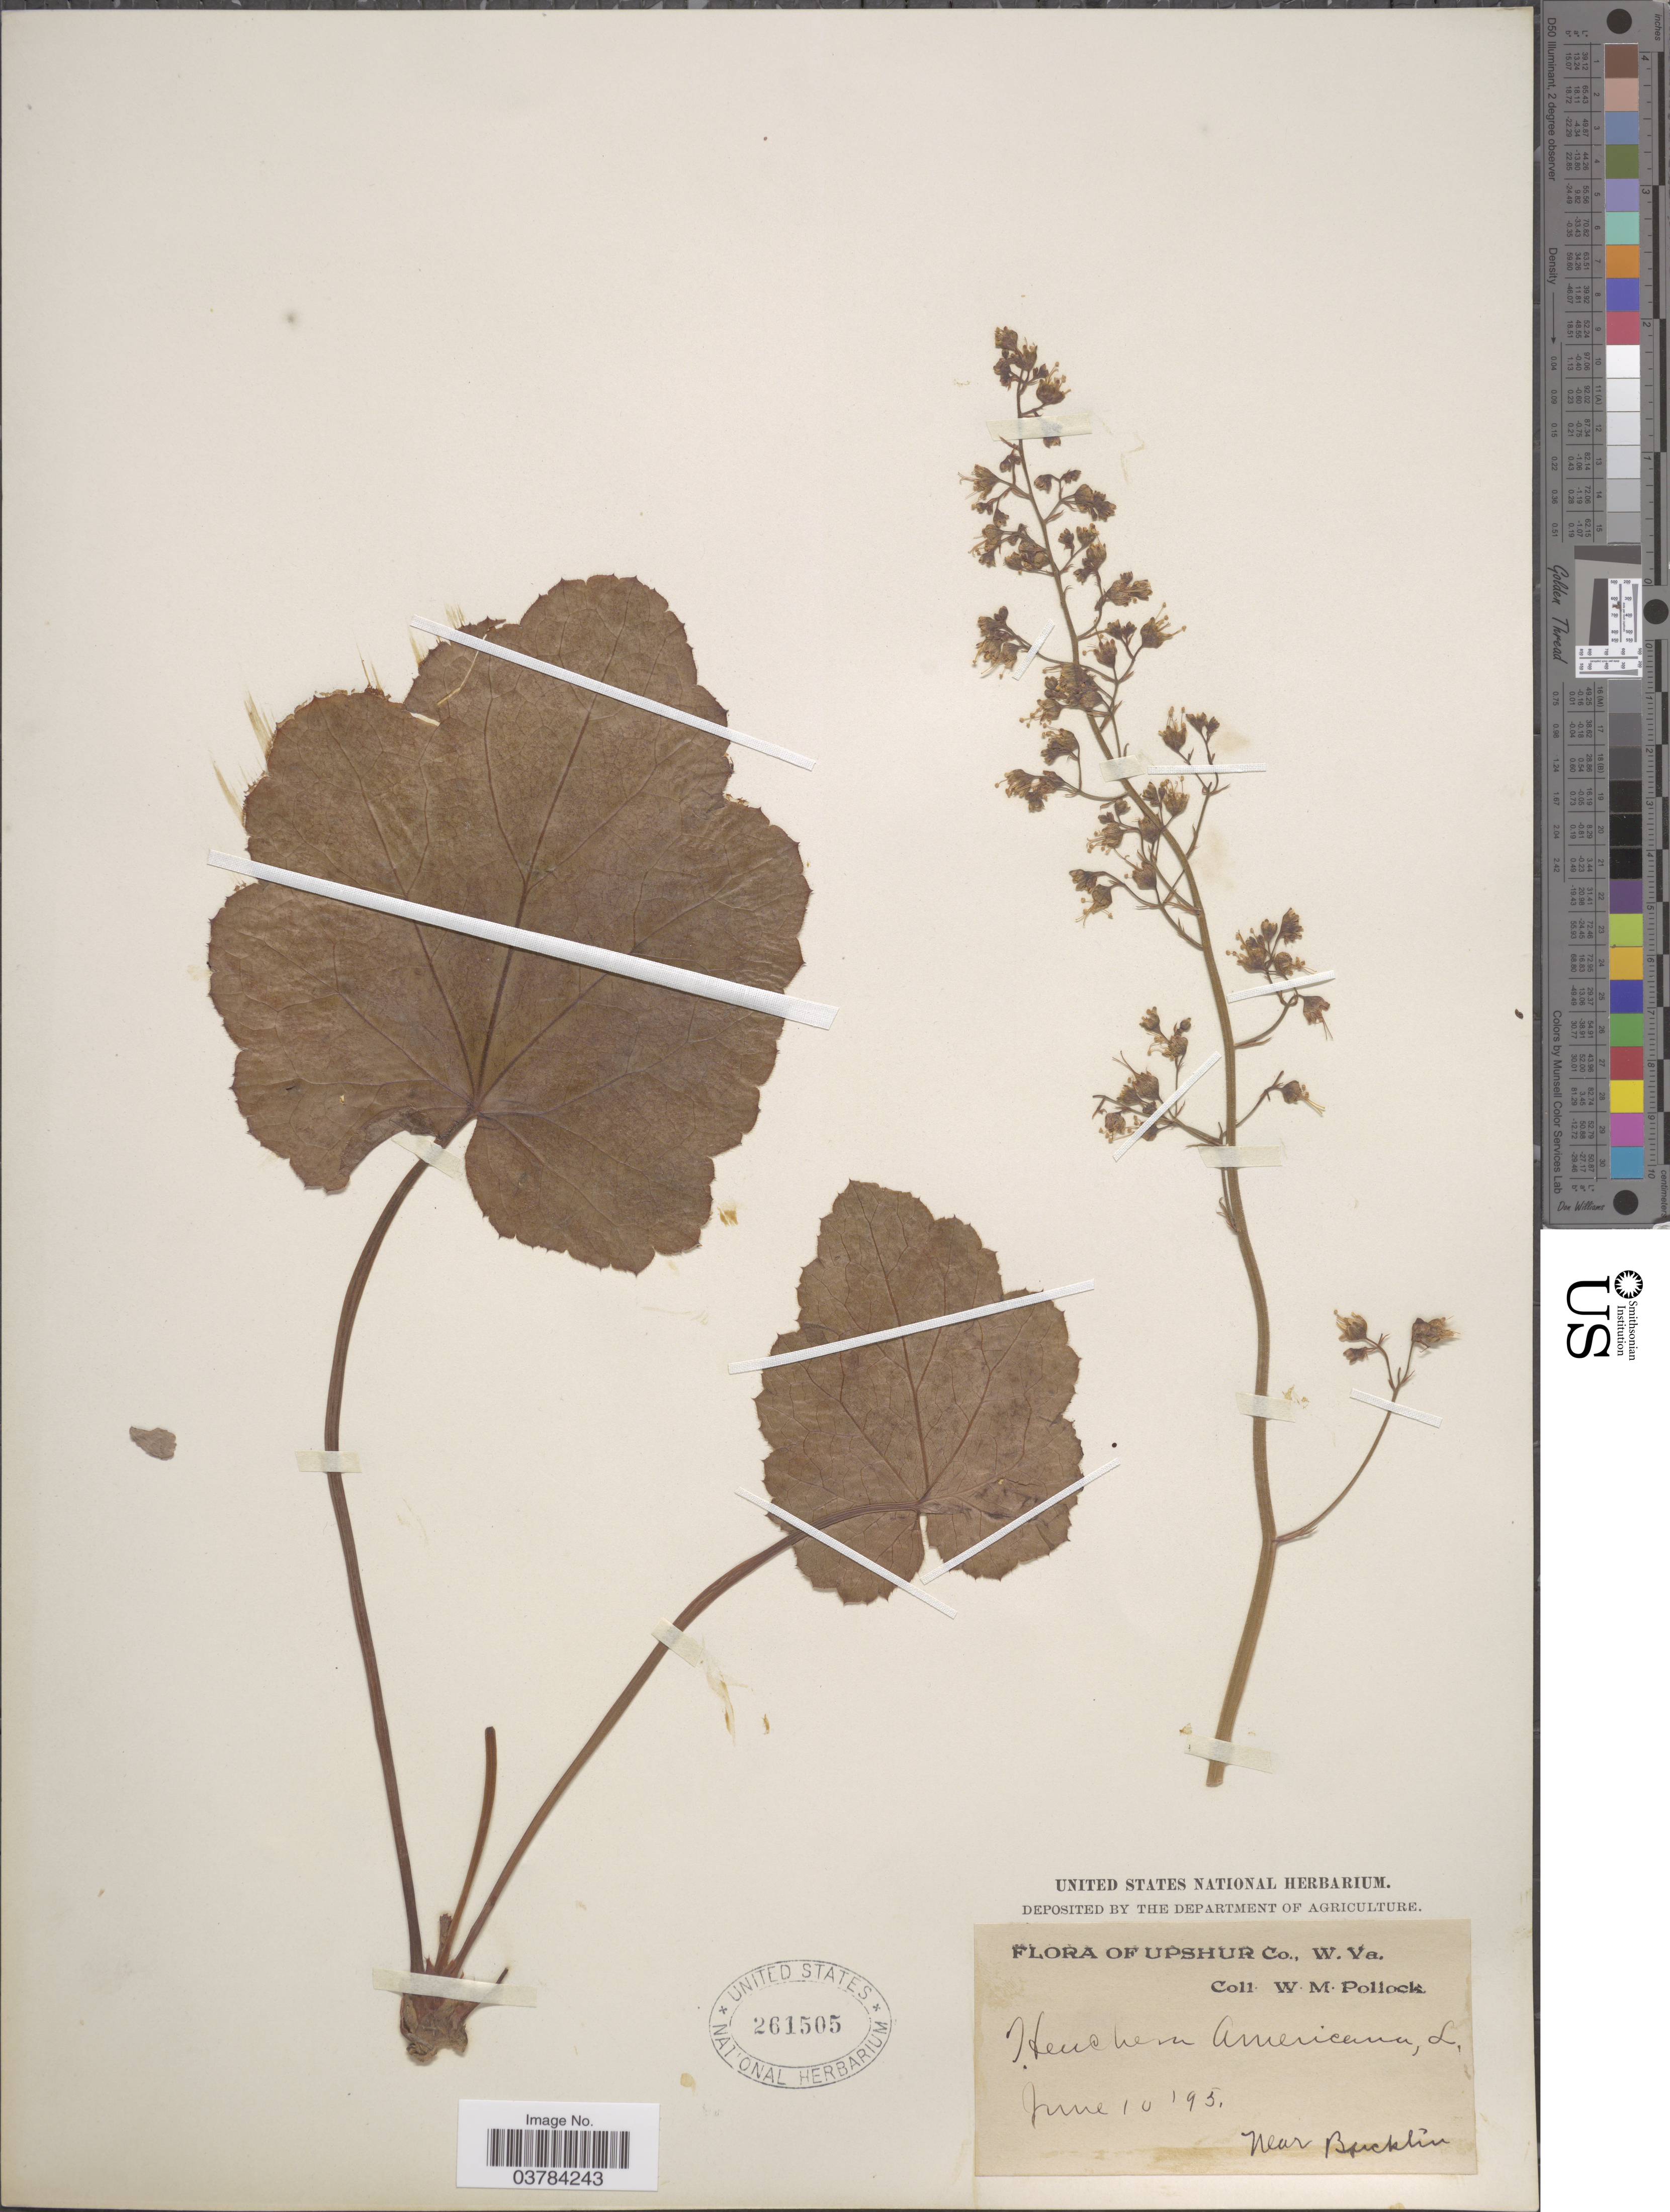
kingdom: Plantae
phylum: Tracheophyta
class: Magnoliopsida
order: Saxifragales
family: Saxifragaceae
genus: Heuchera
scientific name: Heuchera americana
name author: L.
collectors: W. M. Pollock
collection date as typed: Transcribed d/m/y: 10/6/95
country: United States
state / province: West Virginia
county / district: Upshur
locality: Near Bucklin.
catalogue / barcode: US 261505